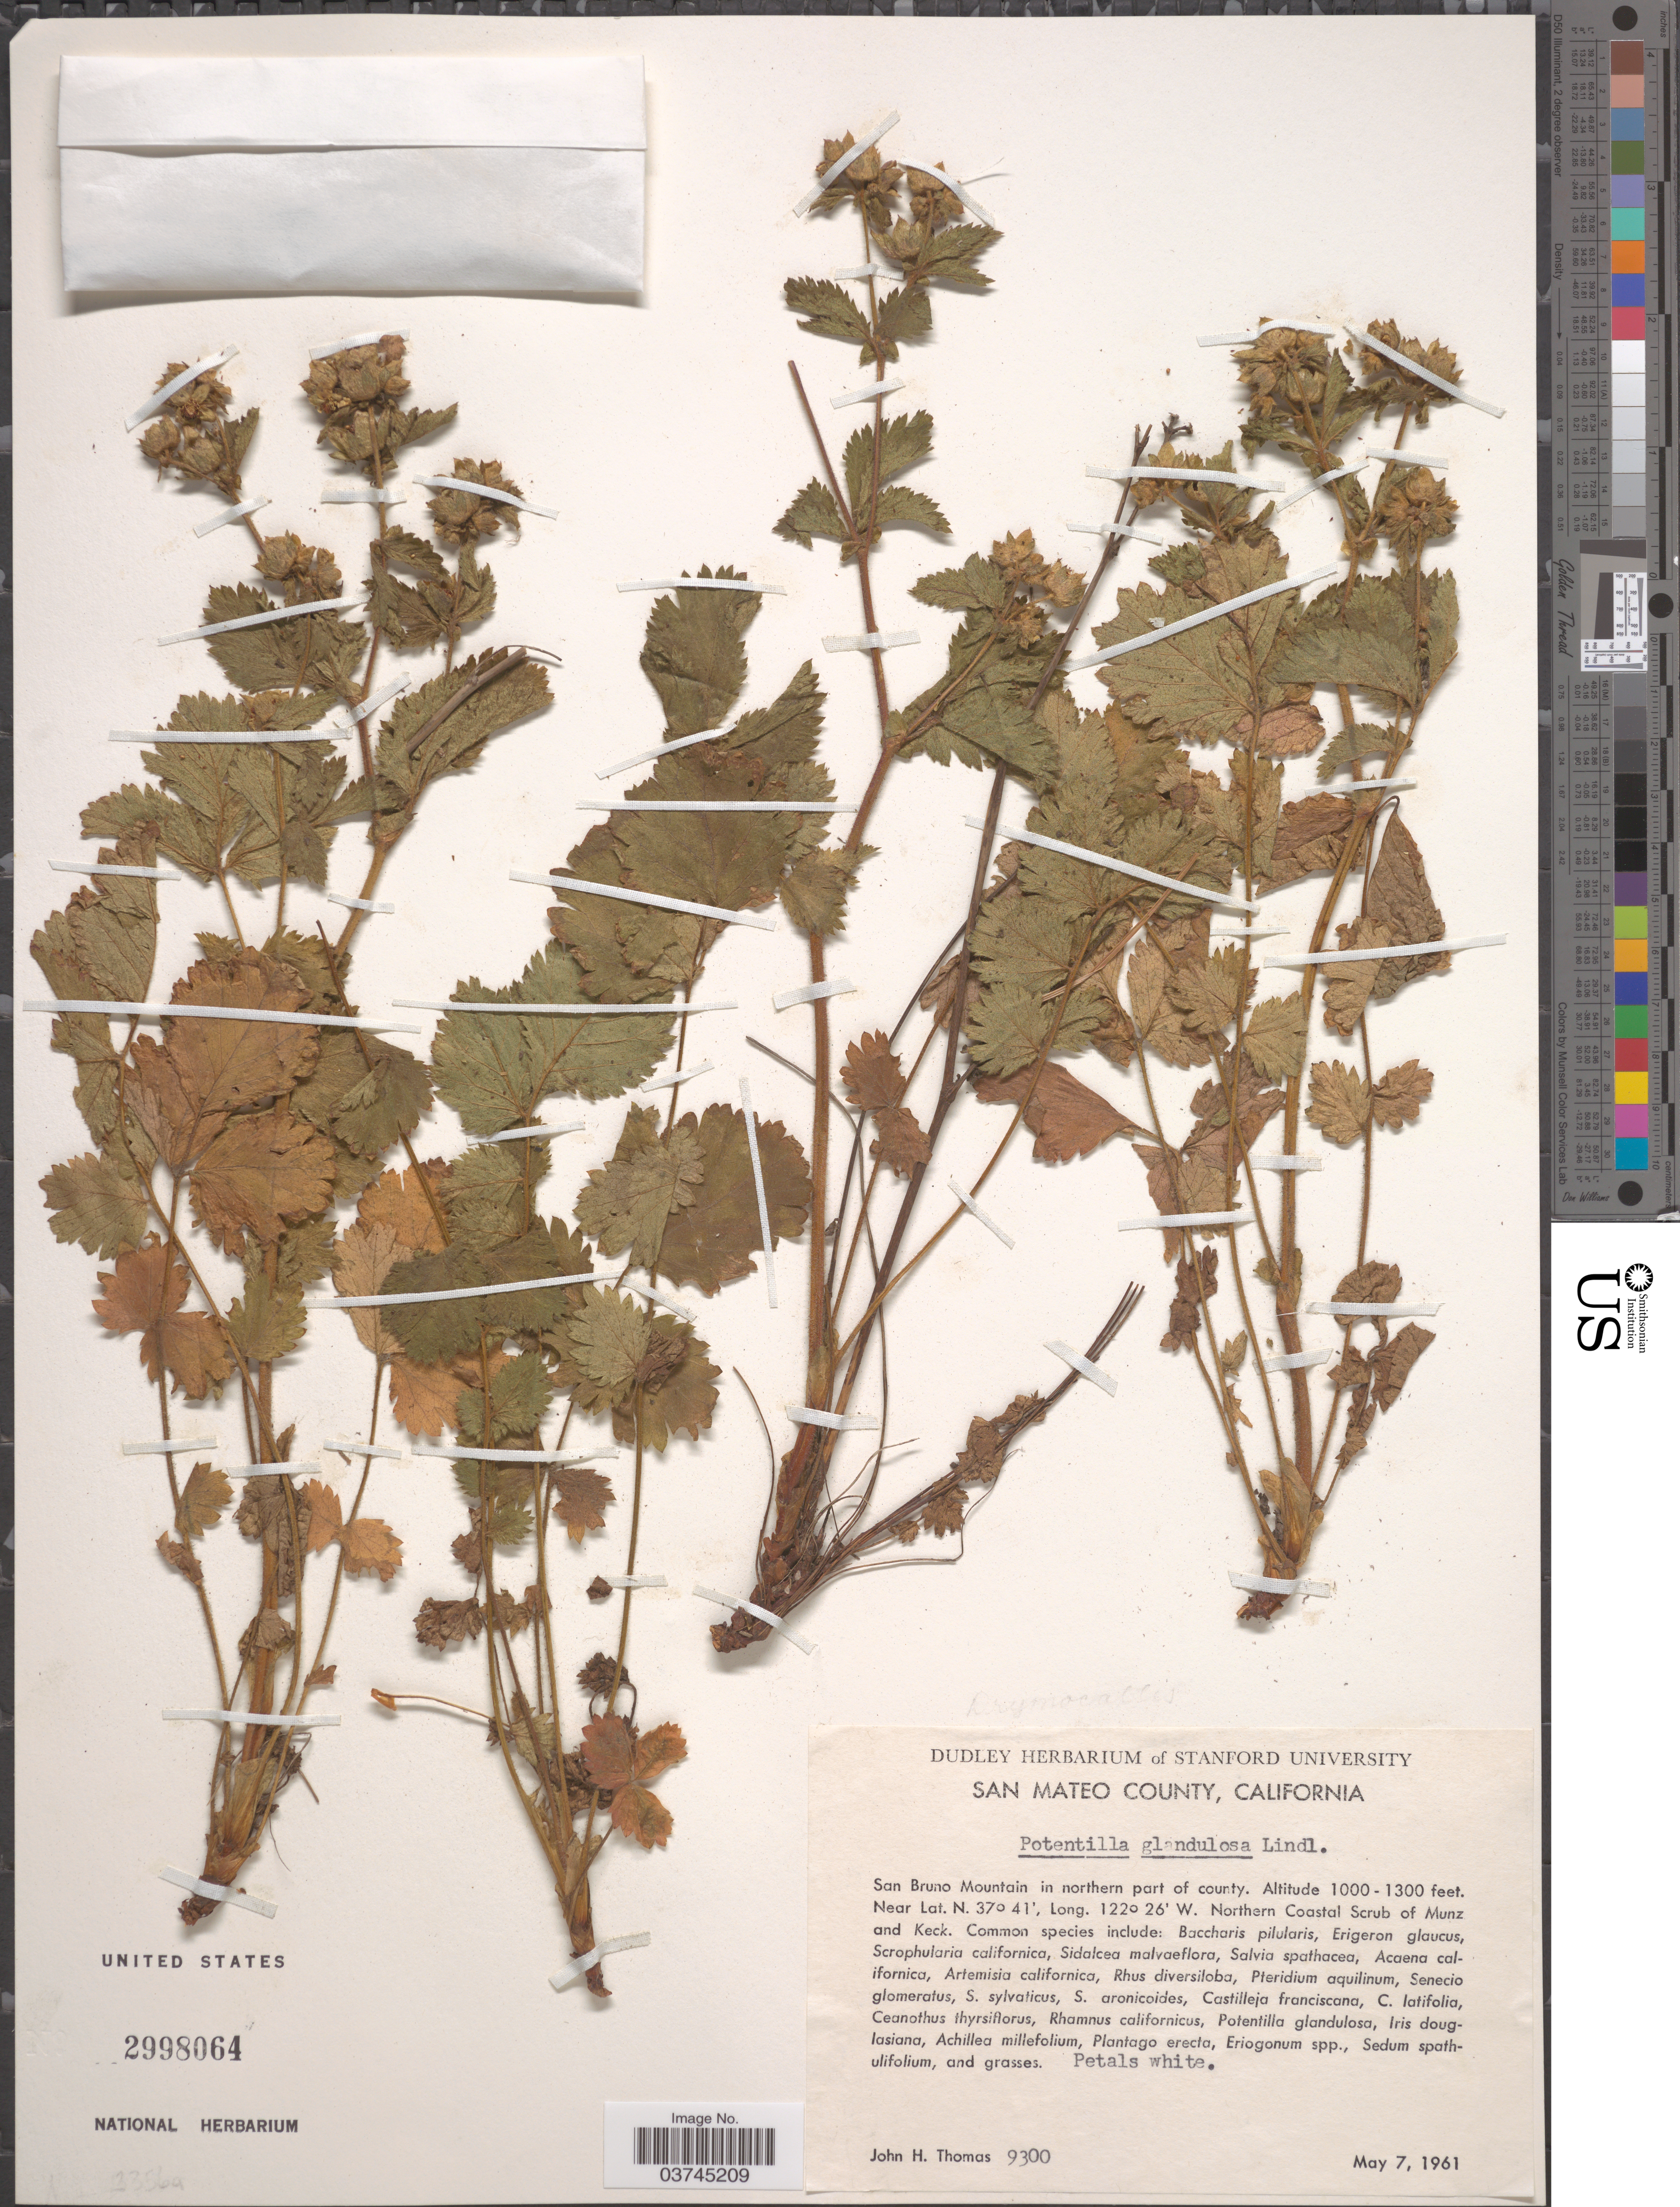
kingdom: Plantae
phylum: Tracheophyta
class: Magnoliopsida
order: Rosales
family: Rosaceae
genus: Drymocallis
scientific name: Drymocallis glandulosa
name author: (Lindl.) Rydb.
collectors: J. H. Thomas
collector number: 9300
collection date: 1961-05-07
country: United States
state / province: California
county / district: San Mateo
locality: San Mateo County. San Bruno Mountain in northern part of county. Northern Coastal Scrub of Munz and Keck.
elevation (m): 305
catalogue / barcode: US 2998064